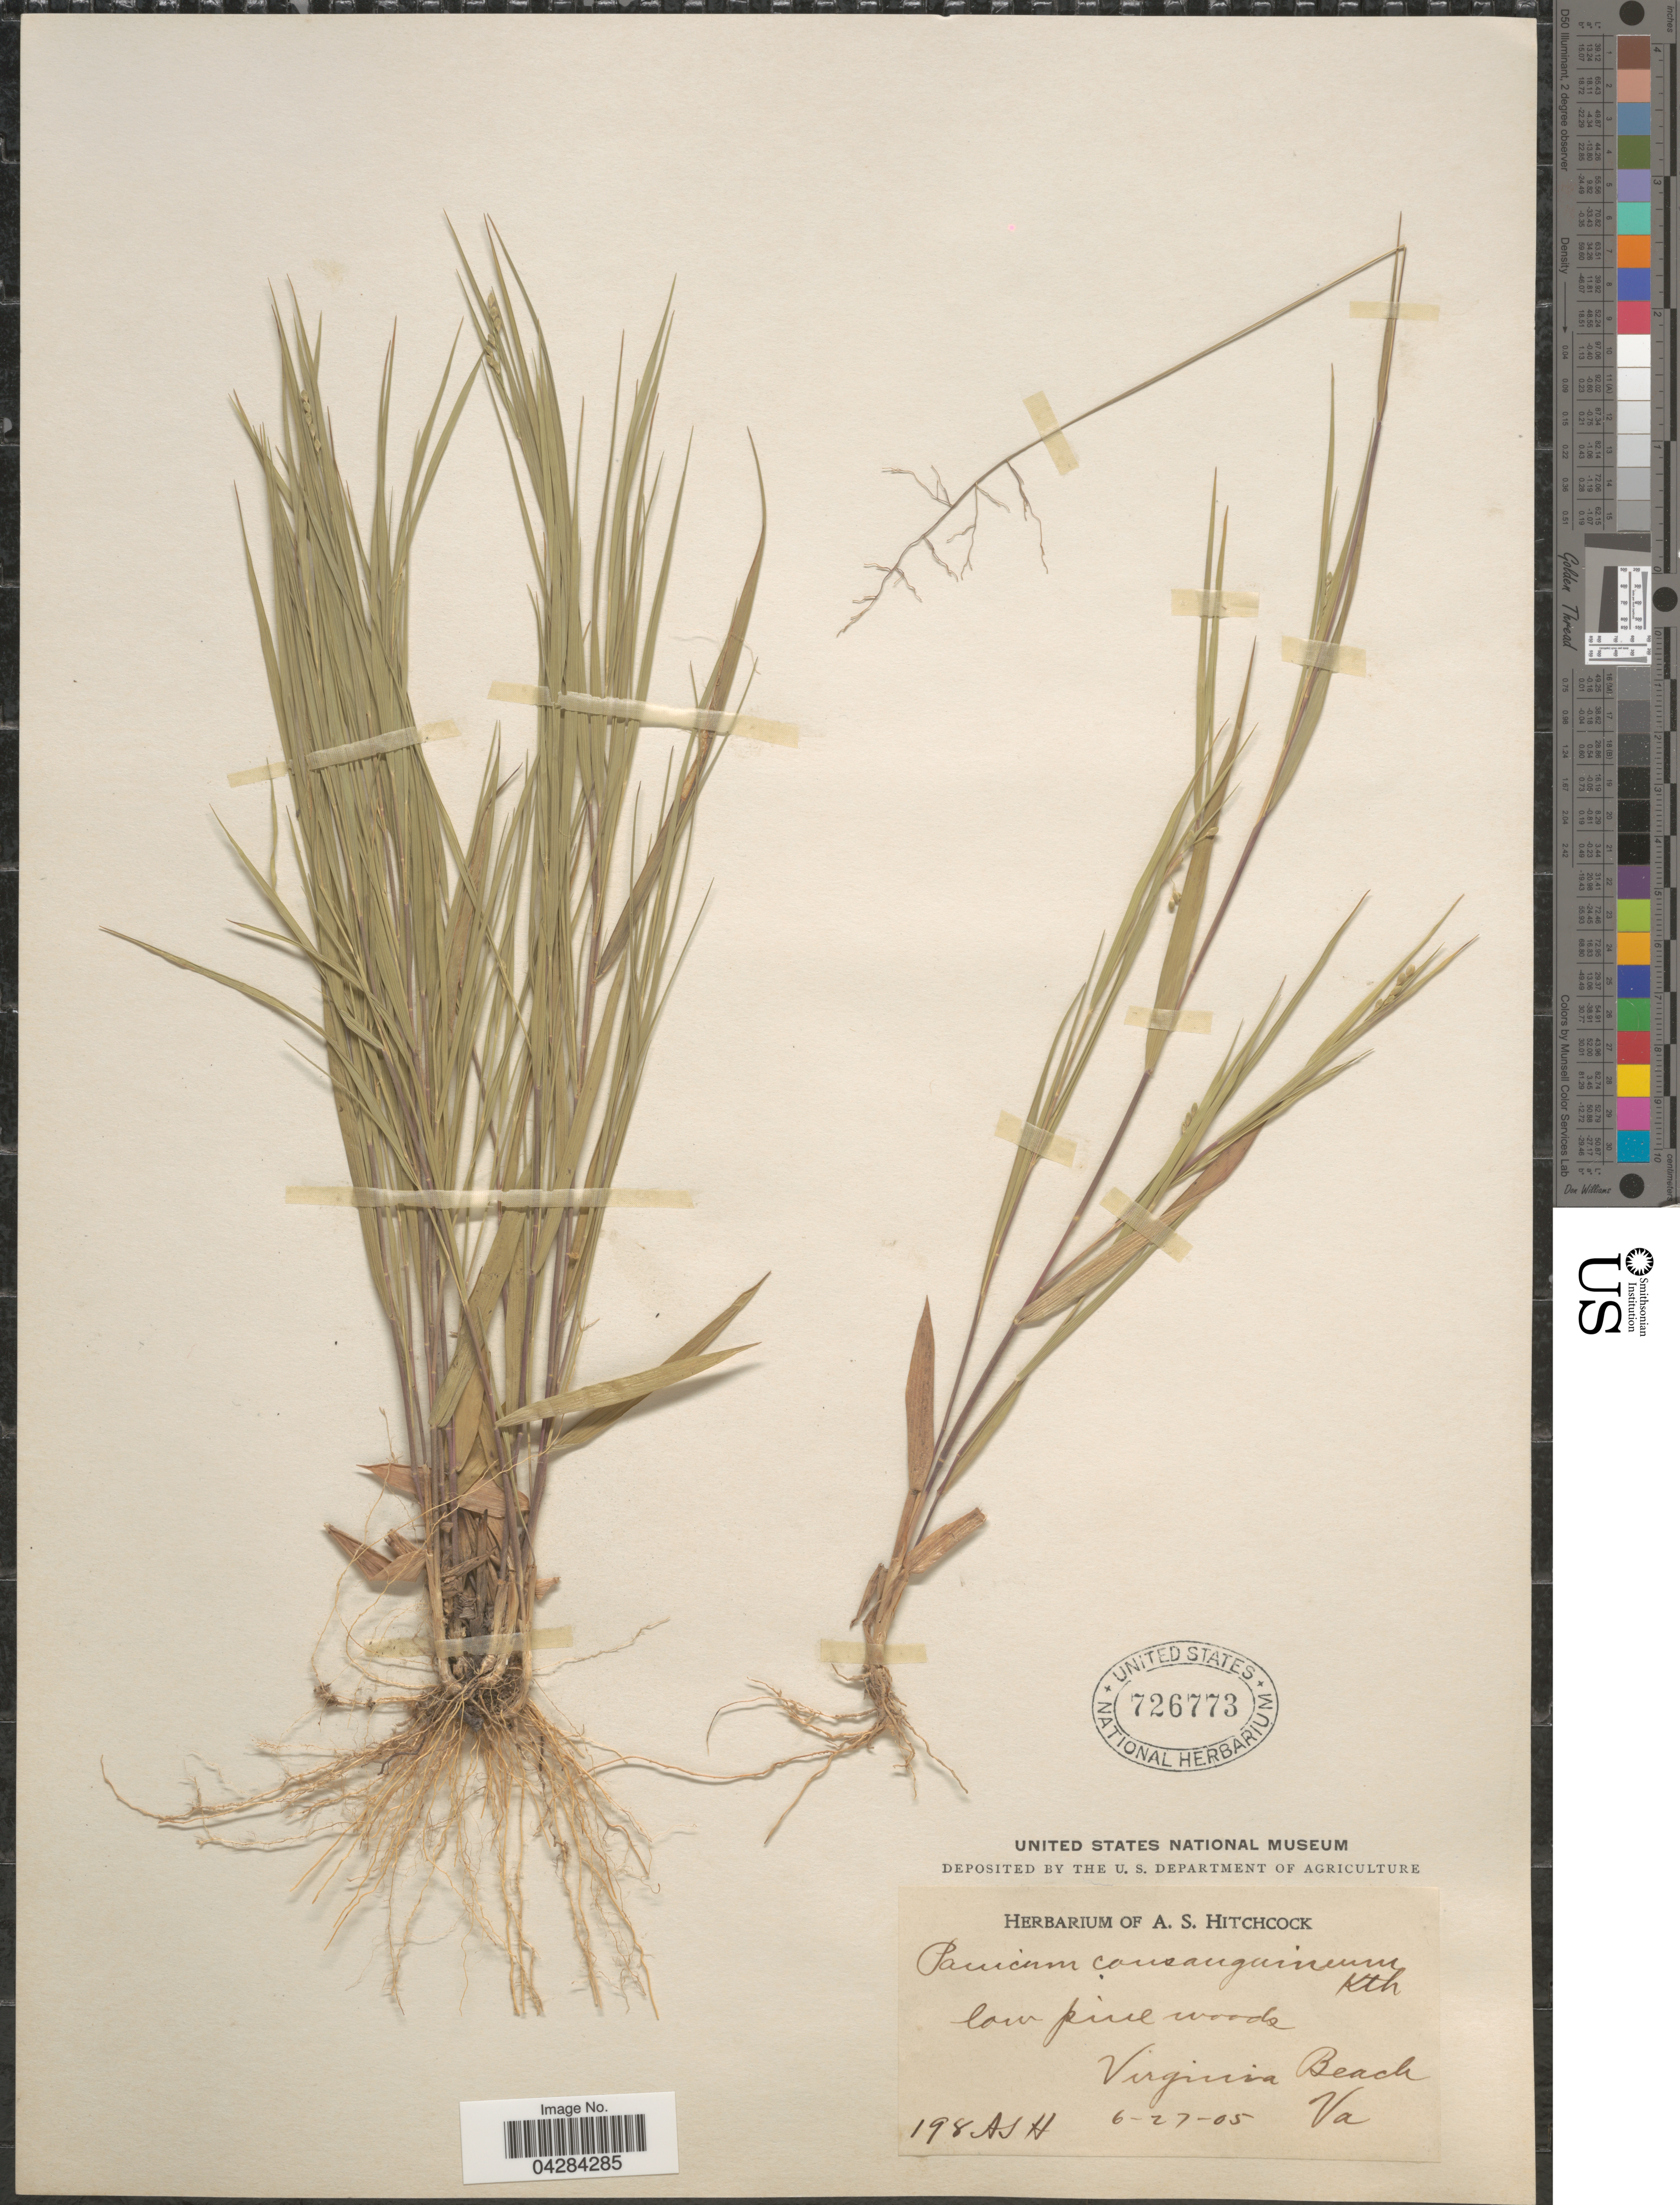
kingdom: Plantae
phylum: Tracheophyta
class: Liliopsida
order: Poales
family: Poaceae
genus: Dichanthelium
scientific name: Dichanthelium ovale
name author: (Elliott) Gould & C.A. Clark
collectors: A. S. Hitchcock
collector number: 198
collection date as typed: Transcribed d/m/y: 27/6/5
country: United States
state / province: Virginia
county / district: City of Virginia Beach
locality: Low pine woods. Virginia Beach.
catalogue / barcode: US 726773